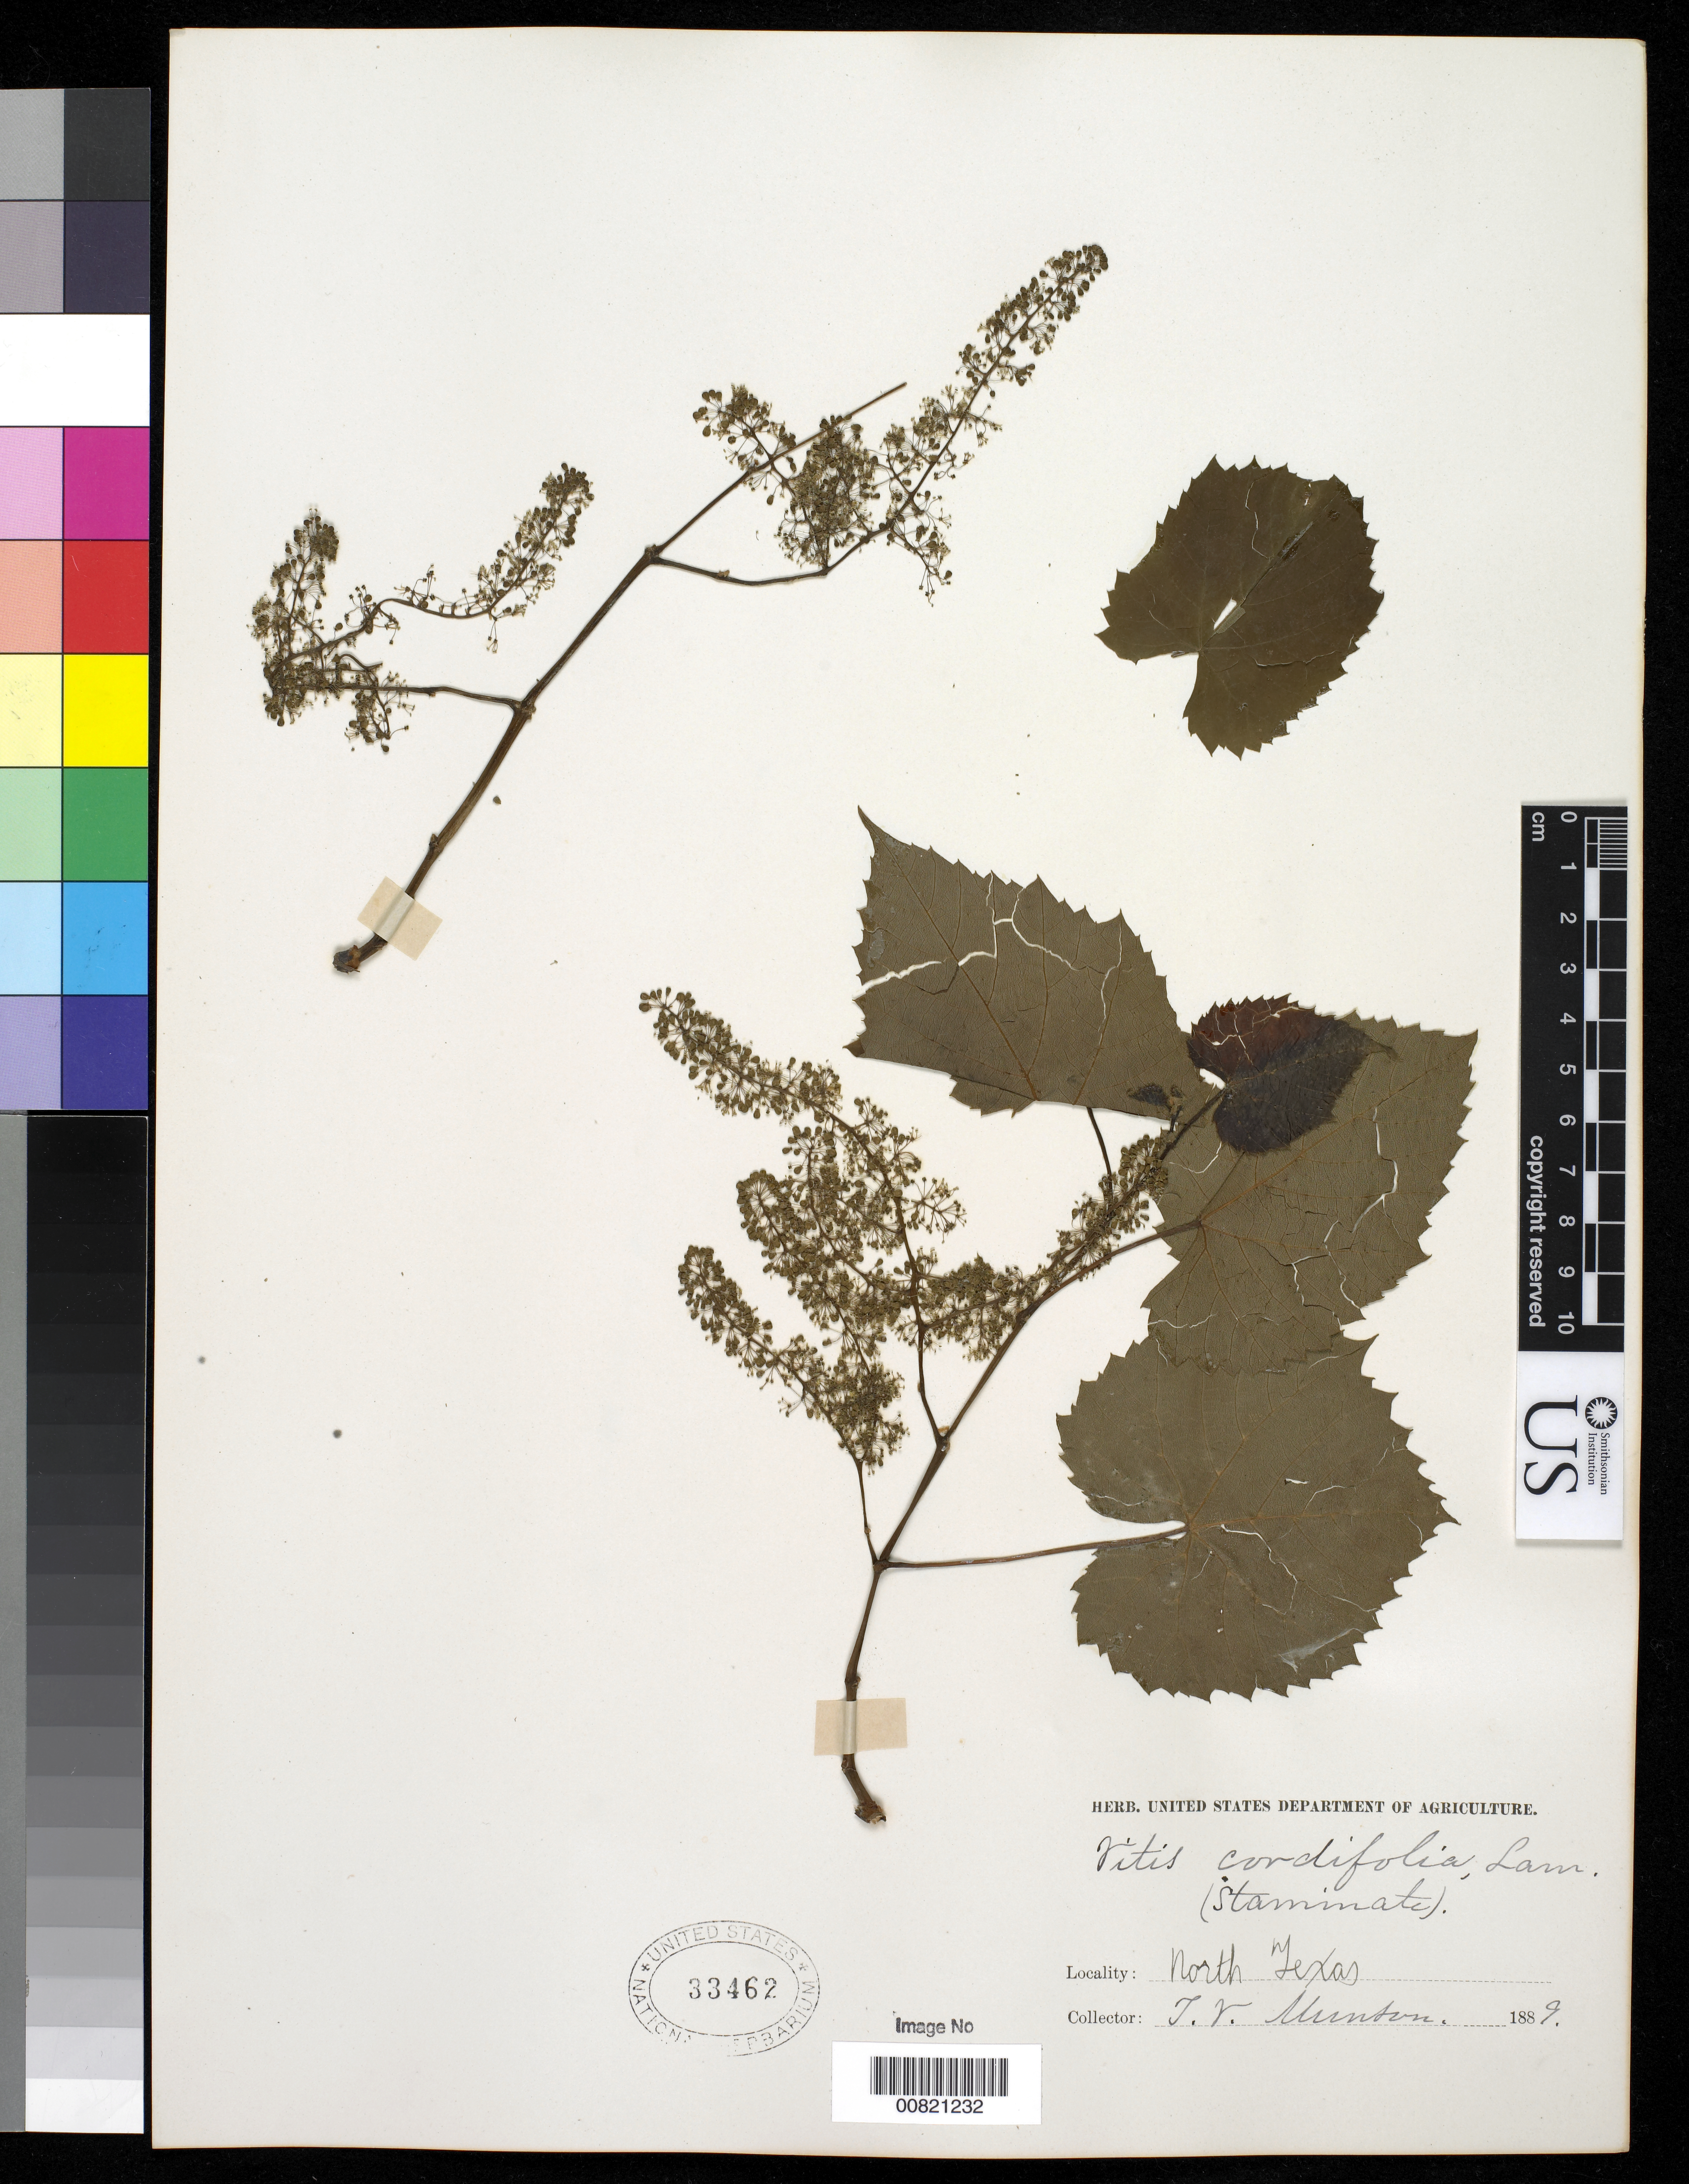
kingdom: Plantae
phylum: Tracheophyta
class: Magnoliopsida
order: Vitales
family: Vitaceae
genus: Vitis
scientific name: Vitis cordifolia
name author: Michx.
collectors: T. V. Munson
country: United States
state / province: Texas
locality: North Texas.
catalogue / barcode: US 33462